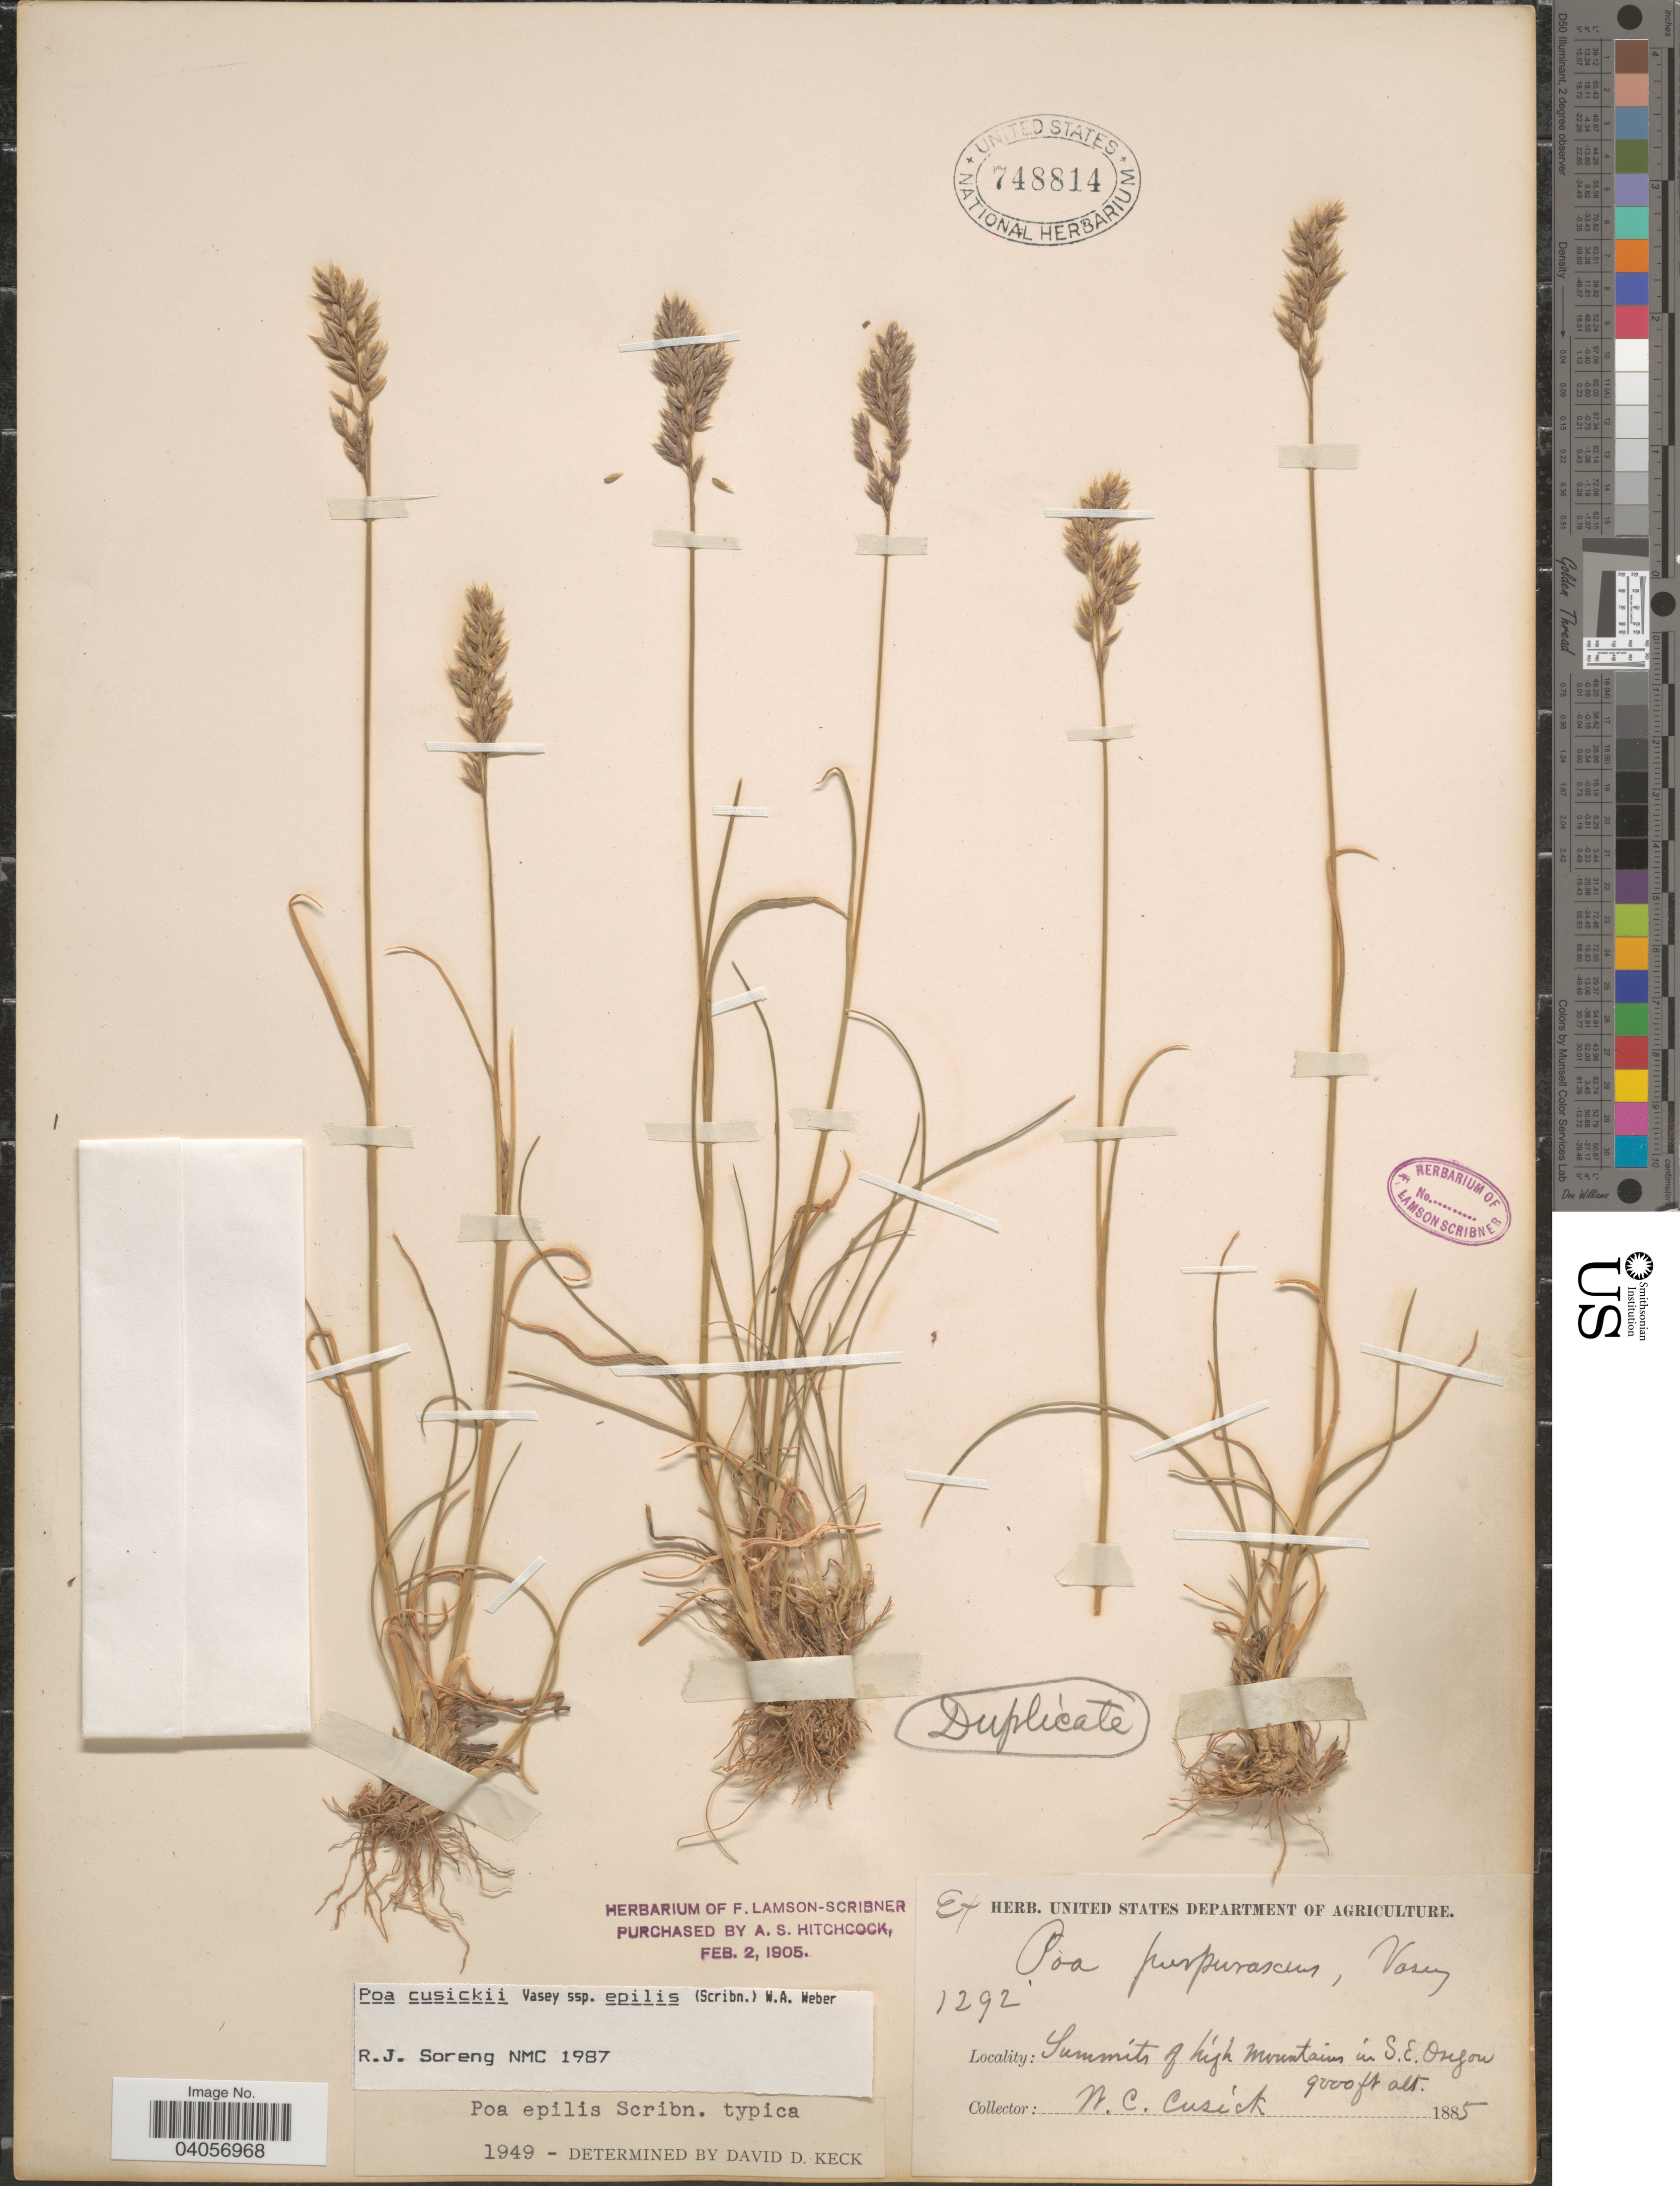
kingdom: Plantae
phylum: Tracheophyta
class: Liliopsida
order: Poales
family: Poaceae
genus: Poa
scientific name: Poa cusickii subsp. epilis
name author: (Scribn.) W.A. Weber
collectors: W. C. Cusick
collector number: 1292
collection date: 1885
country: United States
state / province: Oregon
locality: Summits of high mountains in S. E. Oregon.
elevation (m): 2743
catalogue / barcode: US 748814